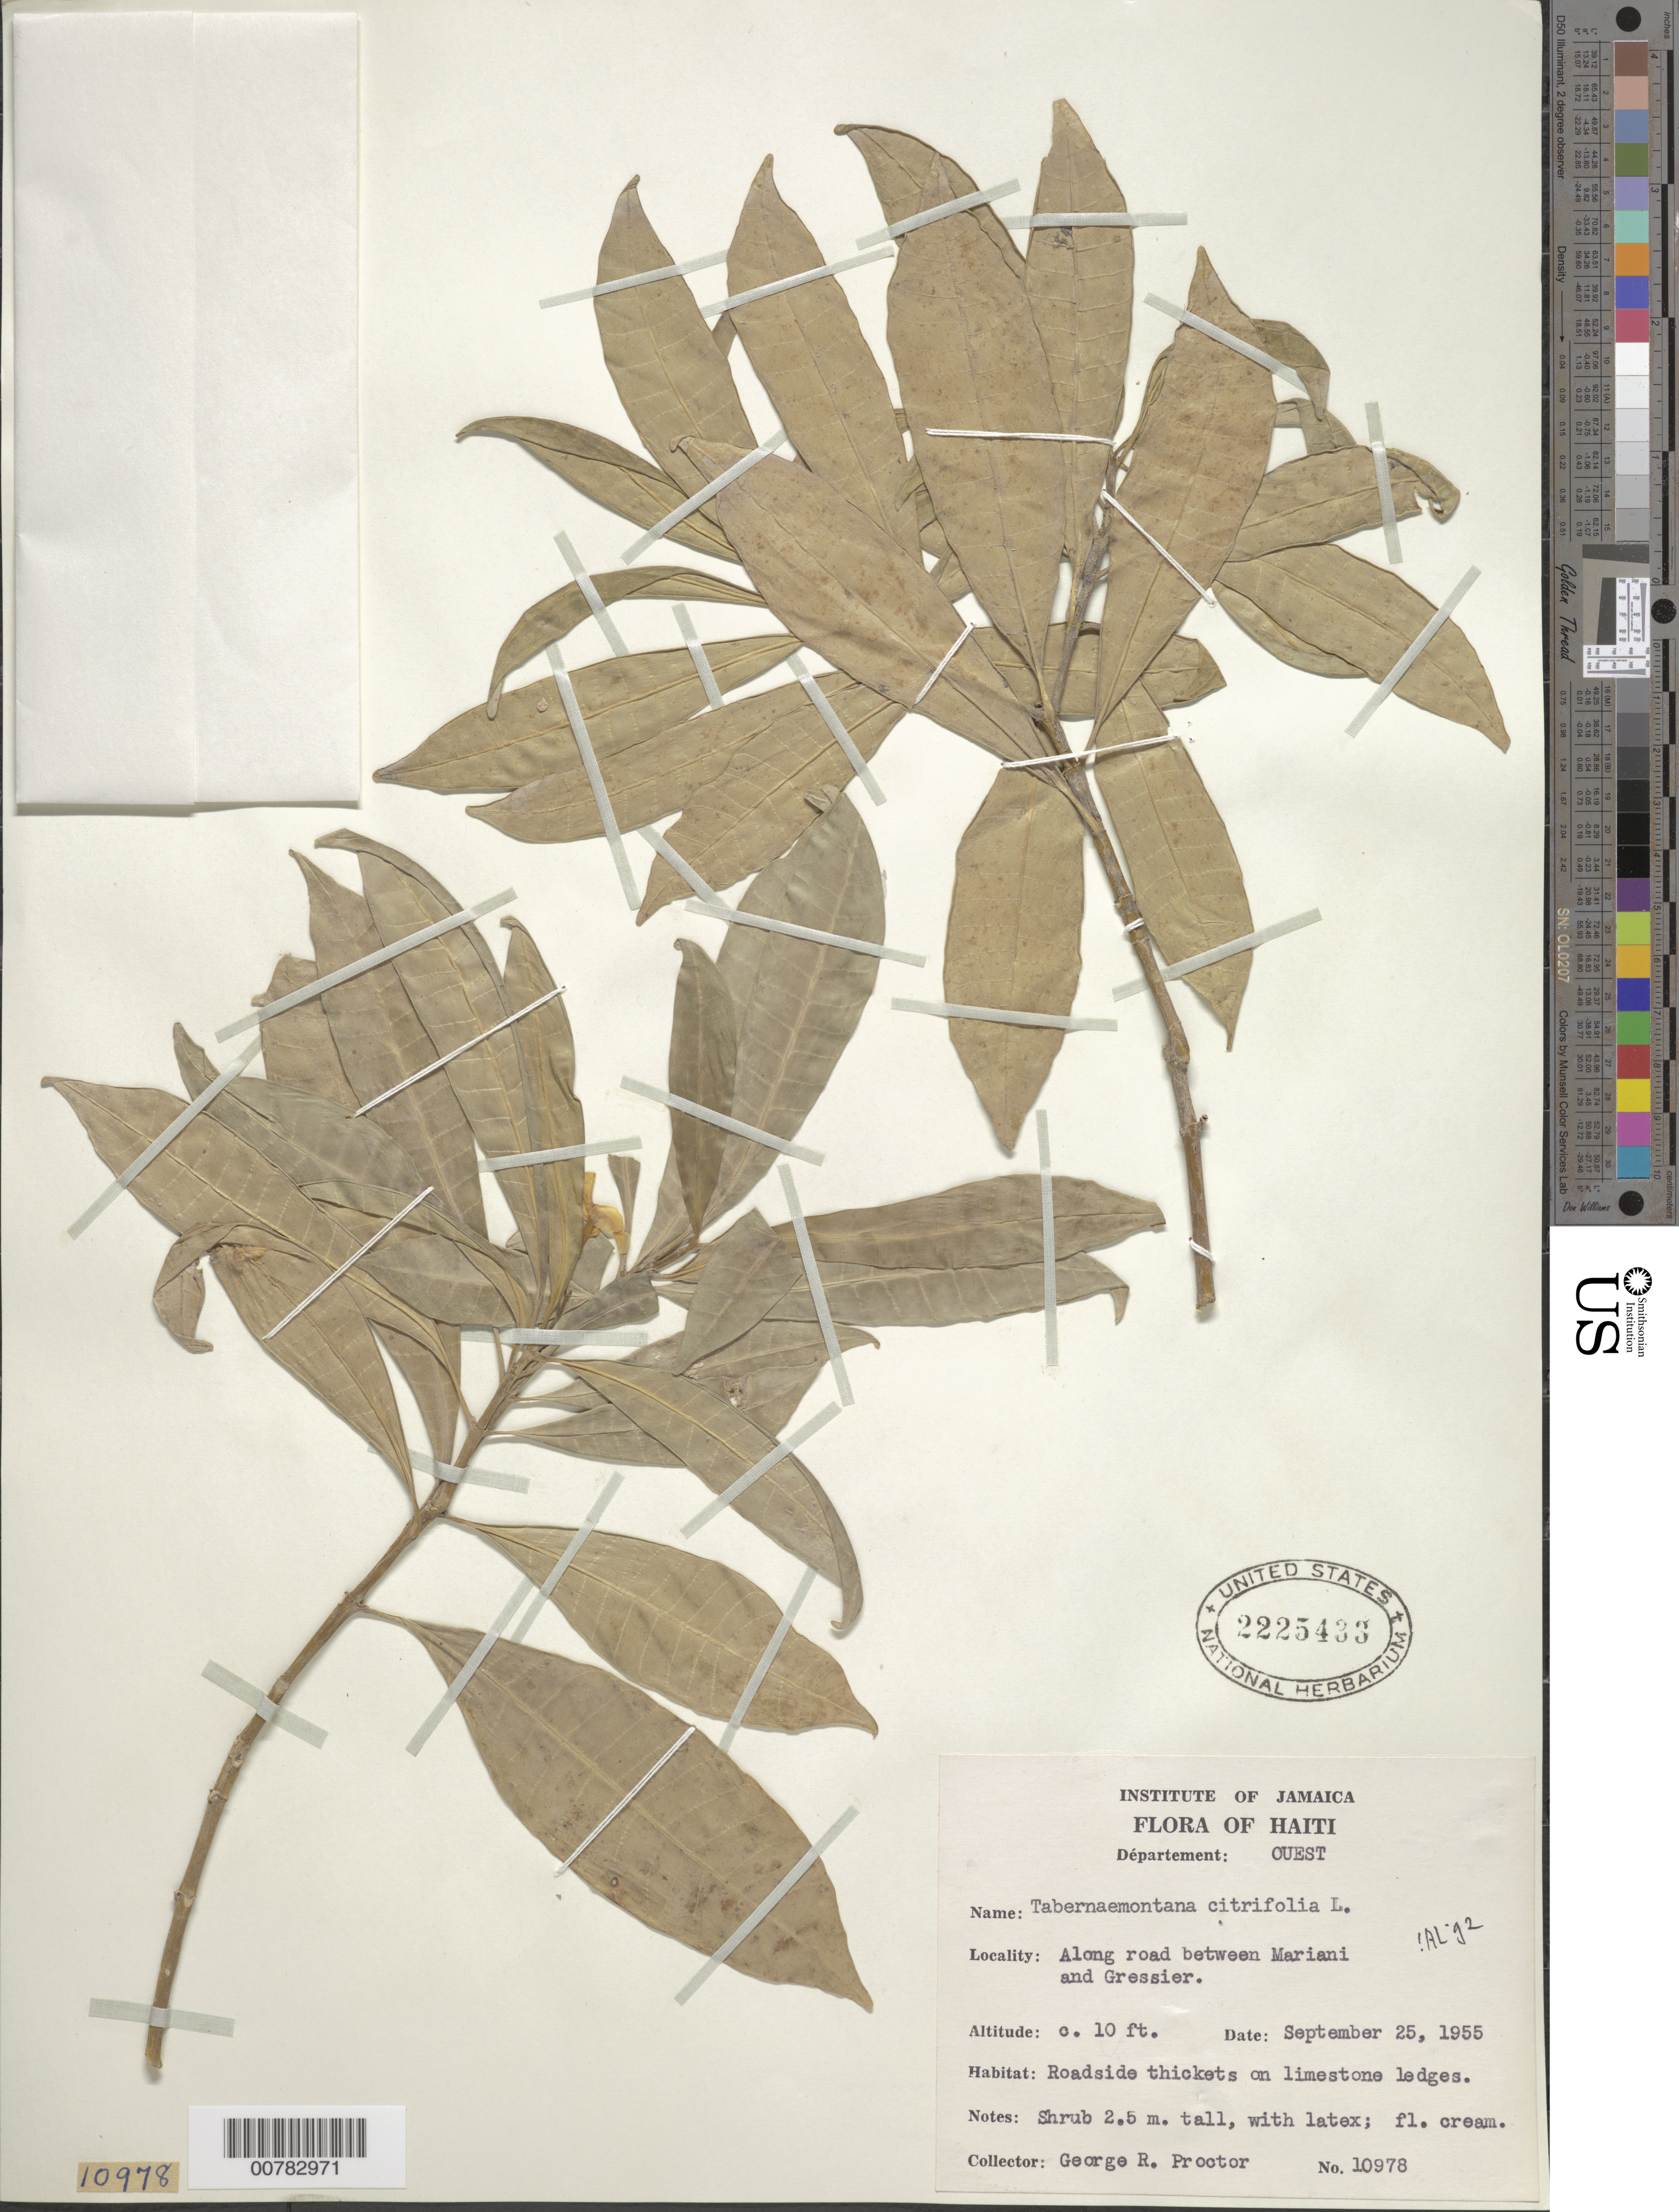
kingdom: Plantae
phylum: Tracheophyta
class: Magnoliopsida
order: Gentianales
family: Apocynaceae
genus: Tabernaemontana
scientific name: Tabernaemontana citrifolia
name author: L.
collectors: G. R. Proctor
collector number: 10978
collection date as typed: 25 Sep 1955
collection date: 1955-09-25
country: Haiti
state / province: Ouest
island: Hispaniola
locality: Along road between Mariani and Gressier.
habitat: Roadside thicket on limestone ledges.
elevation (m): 3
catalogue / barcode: US 2225433